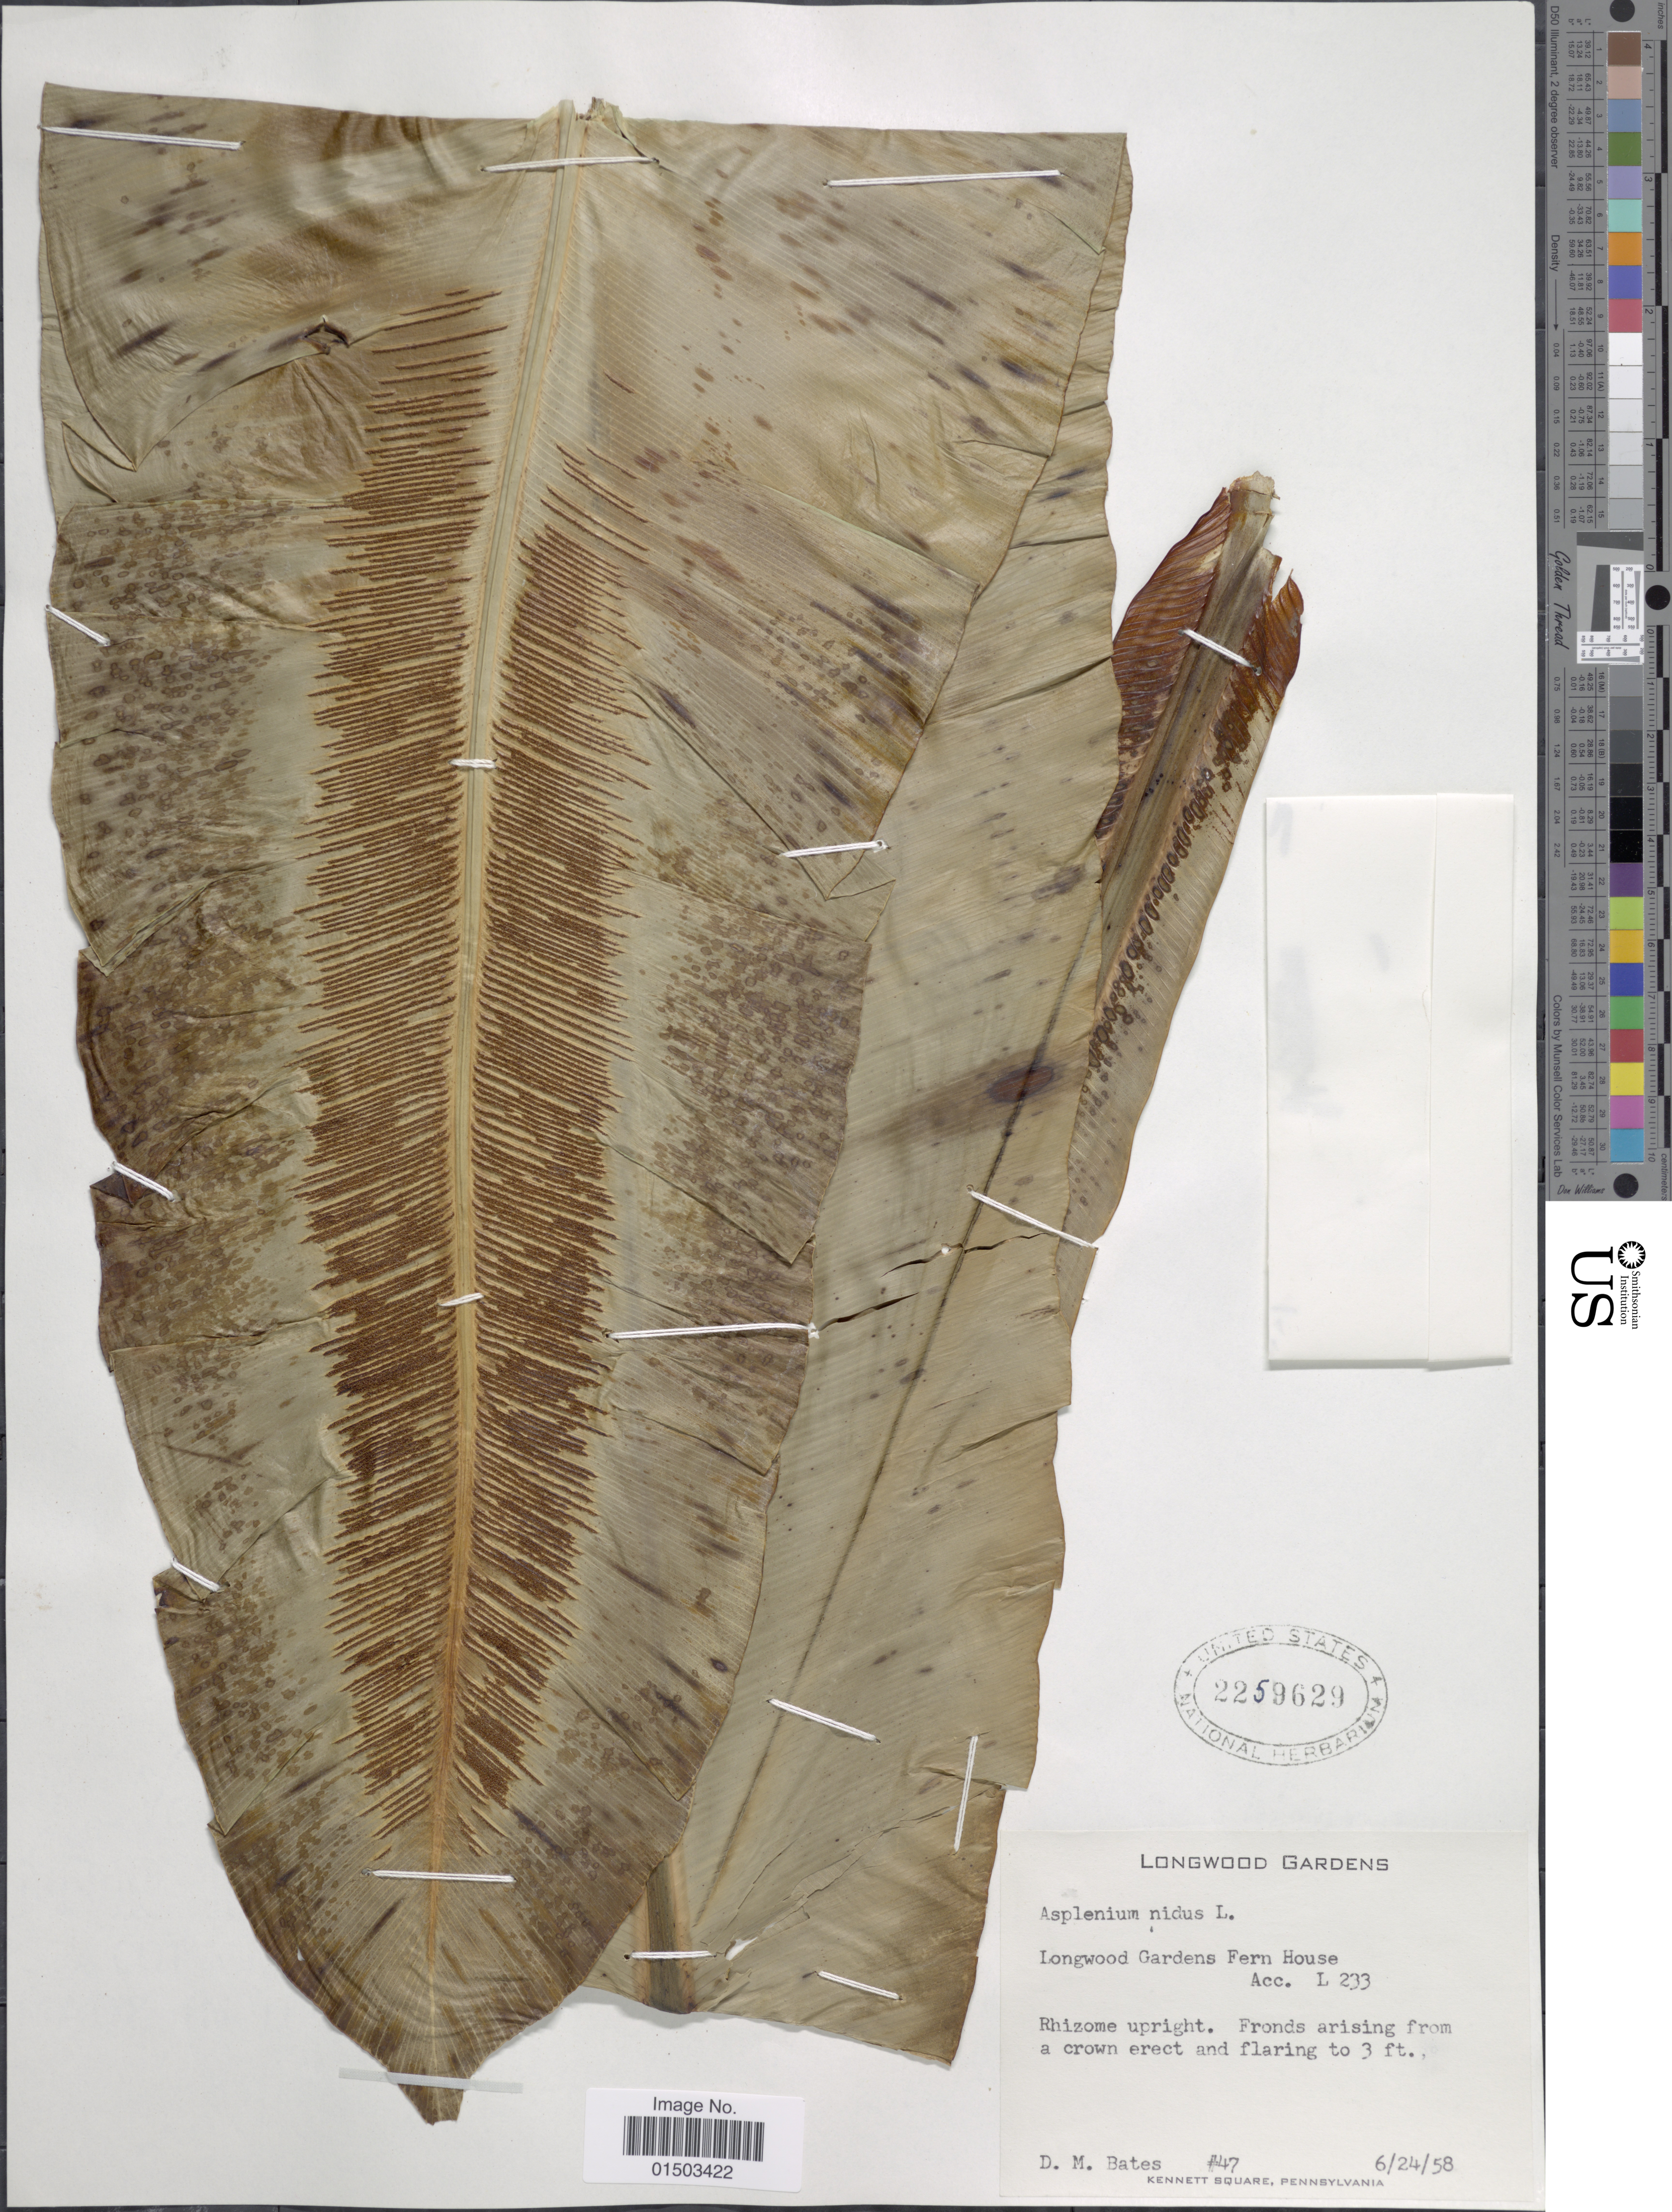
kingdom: Plantae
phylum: Tracheophyta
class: Polypodiopsida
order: Polypodiales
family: Aspleniaceae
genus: Asplenium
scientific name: Asplenium nidus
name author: L.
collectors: D. M. Bates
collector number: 47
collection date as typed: Transcribed d/m/y: 24/7/58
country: United States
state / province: Pennsylvania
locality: Longwood Gardens Fern House. Acc. L.233. Kennett Square, Pennsylvania.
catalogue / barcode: US 2259629